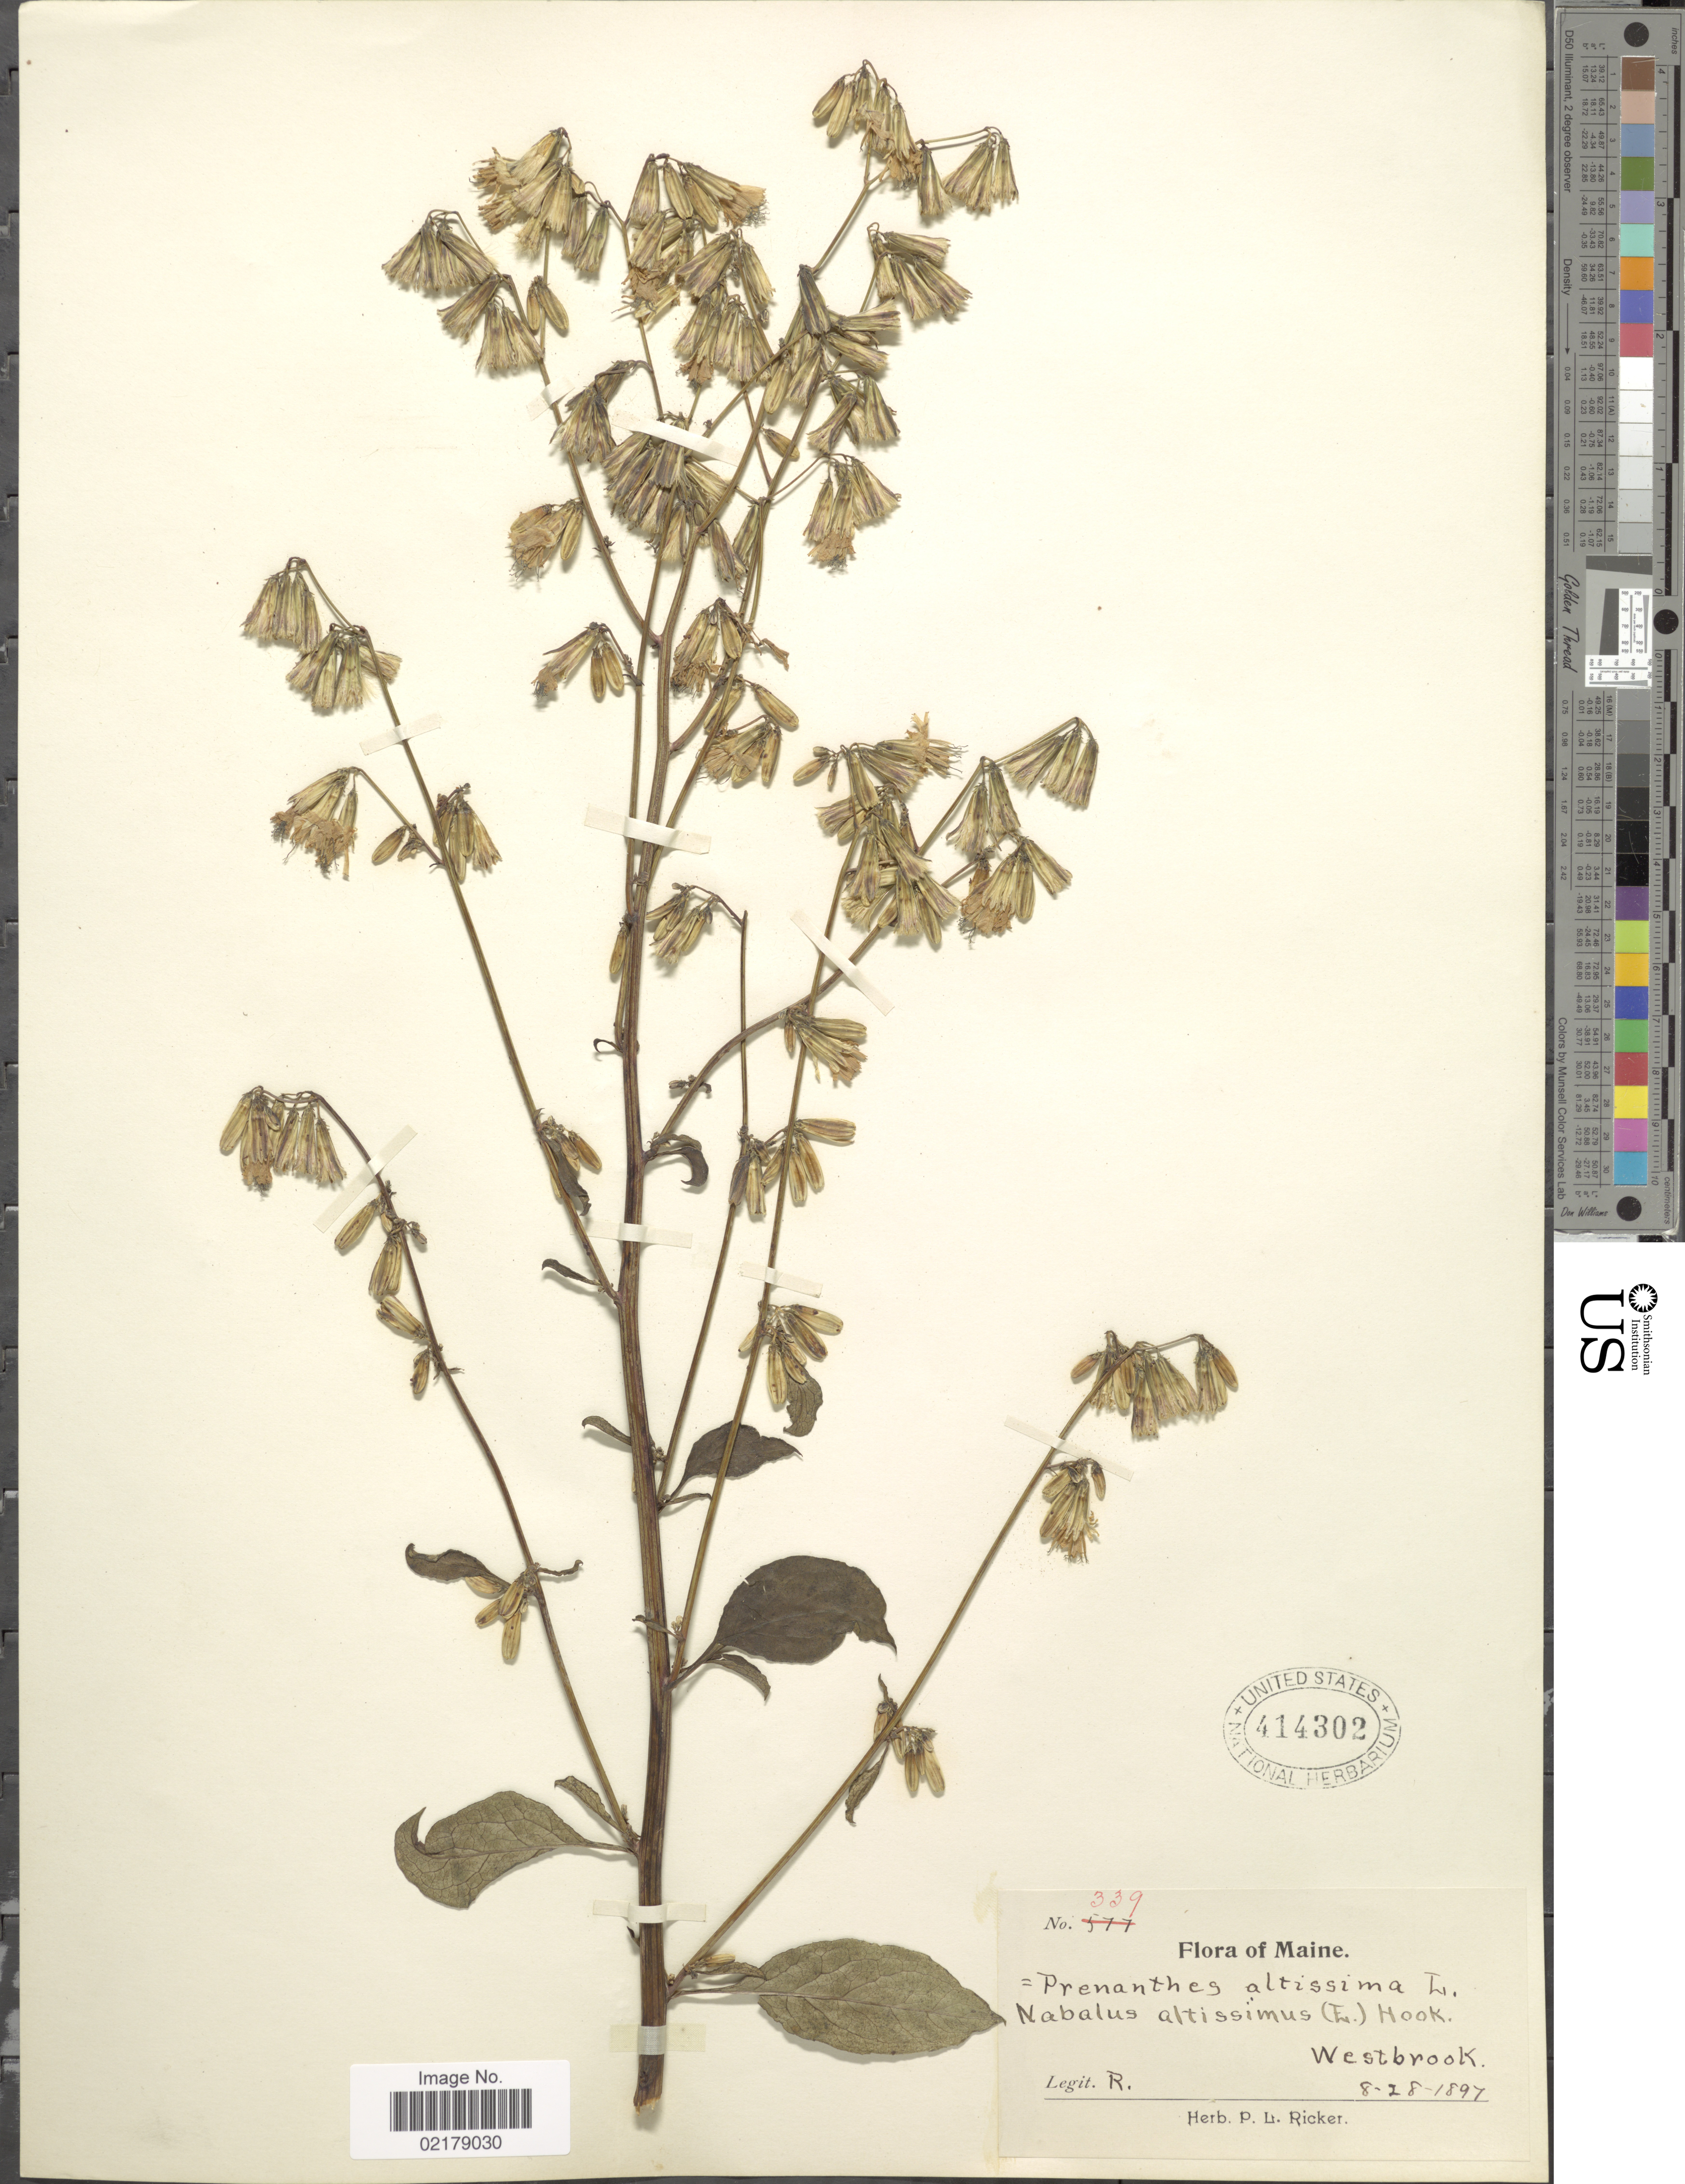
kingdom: Plantae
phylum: Tracheophyta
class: Magnoliopsida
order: Asterales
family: Asteraceae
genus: Nabalus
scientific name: Nabalus altissimus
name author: (L.) Hook.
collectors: P. Ricker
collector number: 339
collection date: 1897-08-28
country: United States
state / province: Maine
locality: Westbrook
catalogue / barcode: US 414302